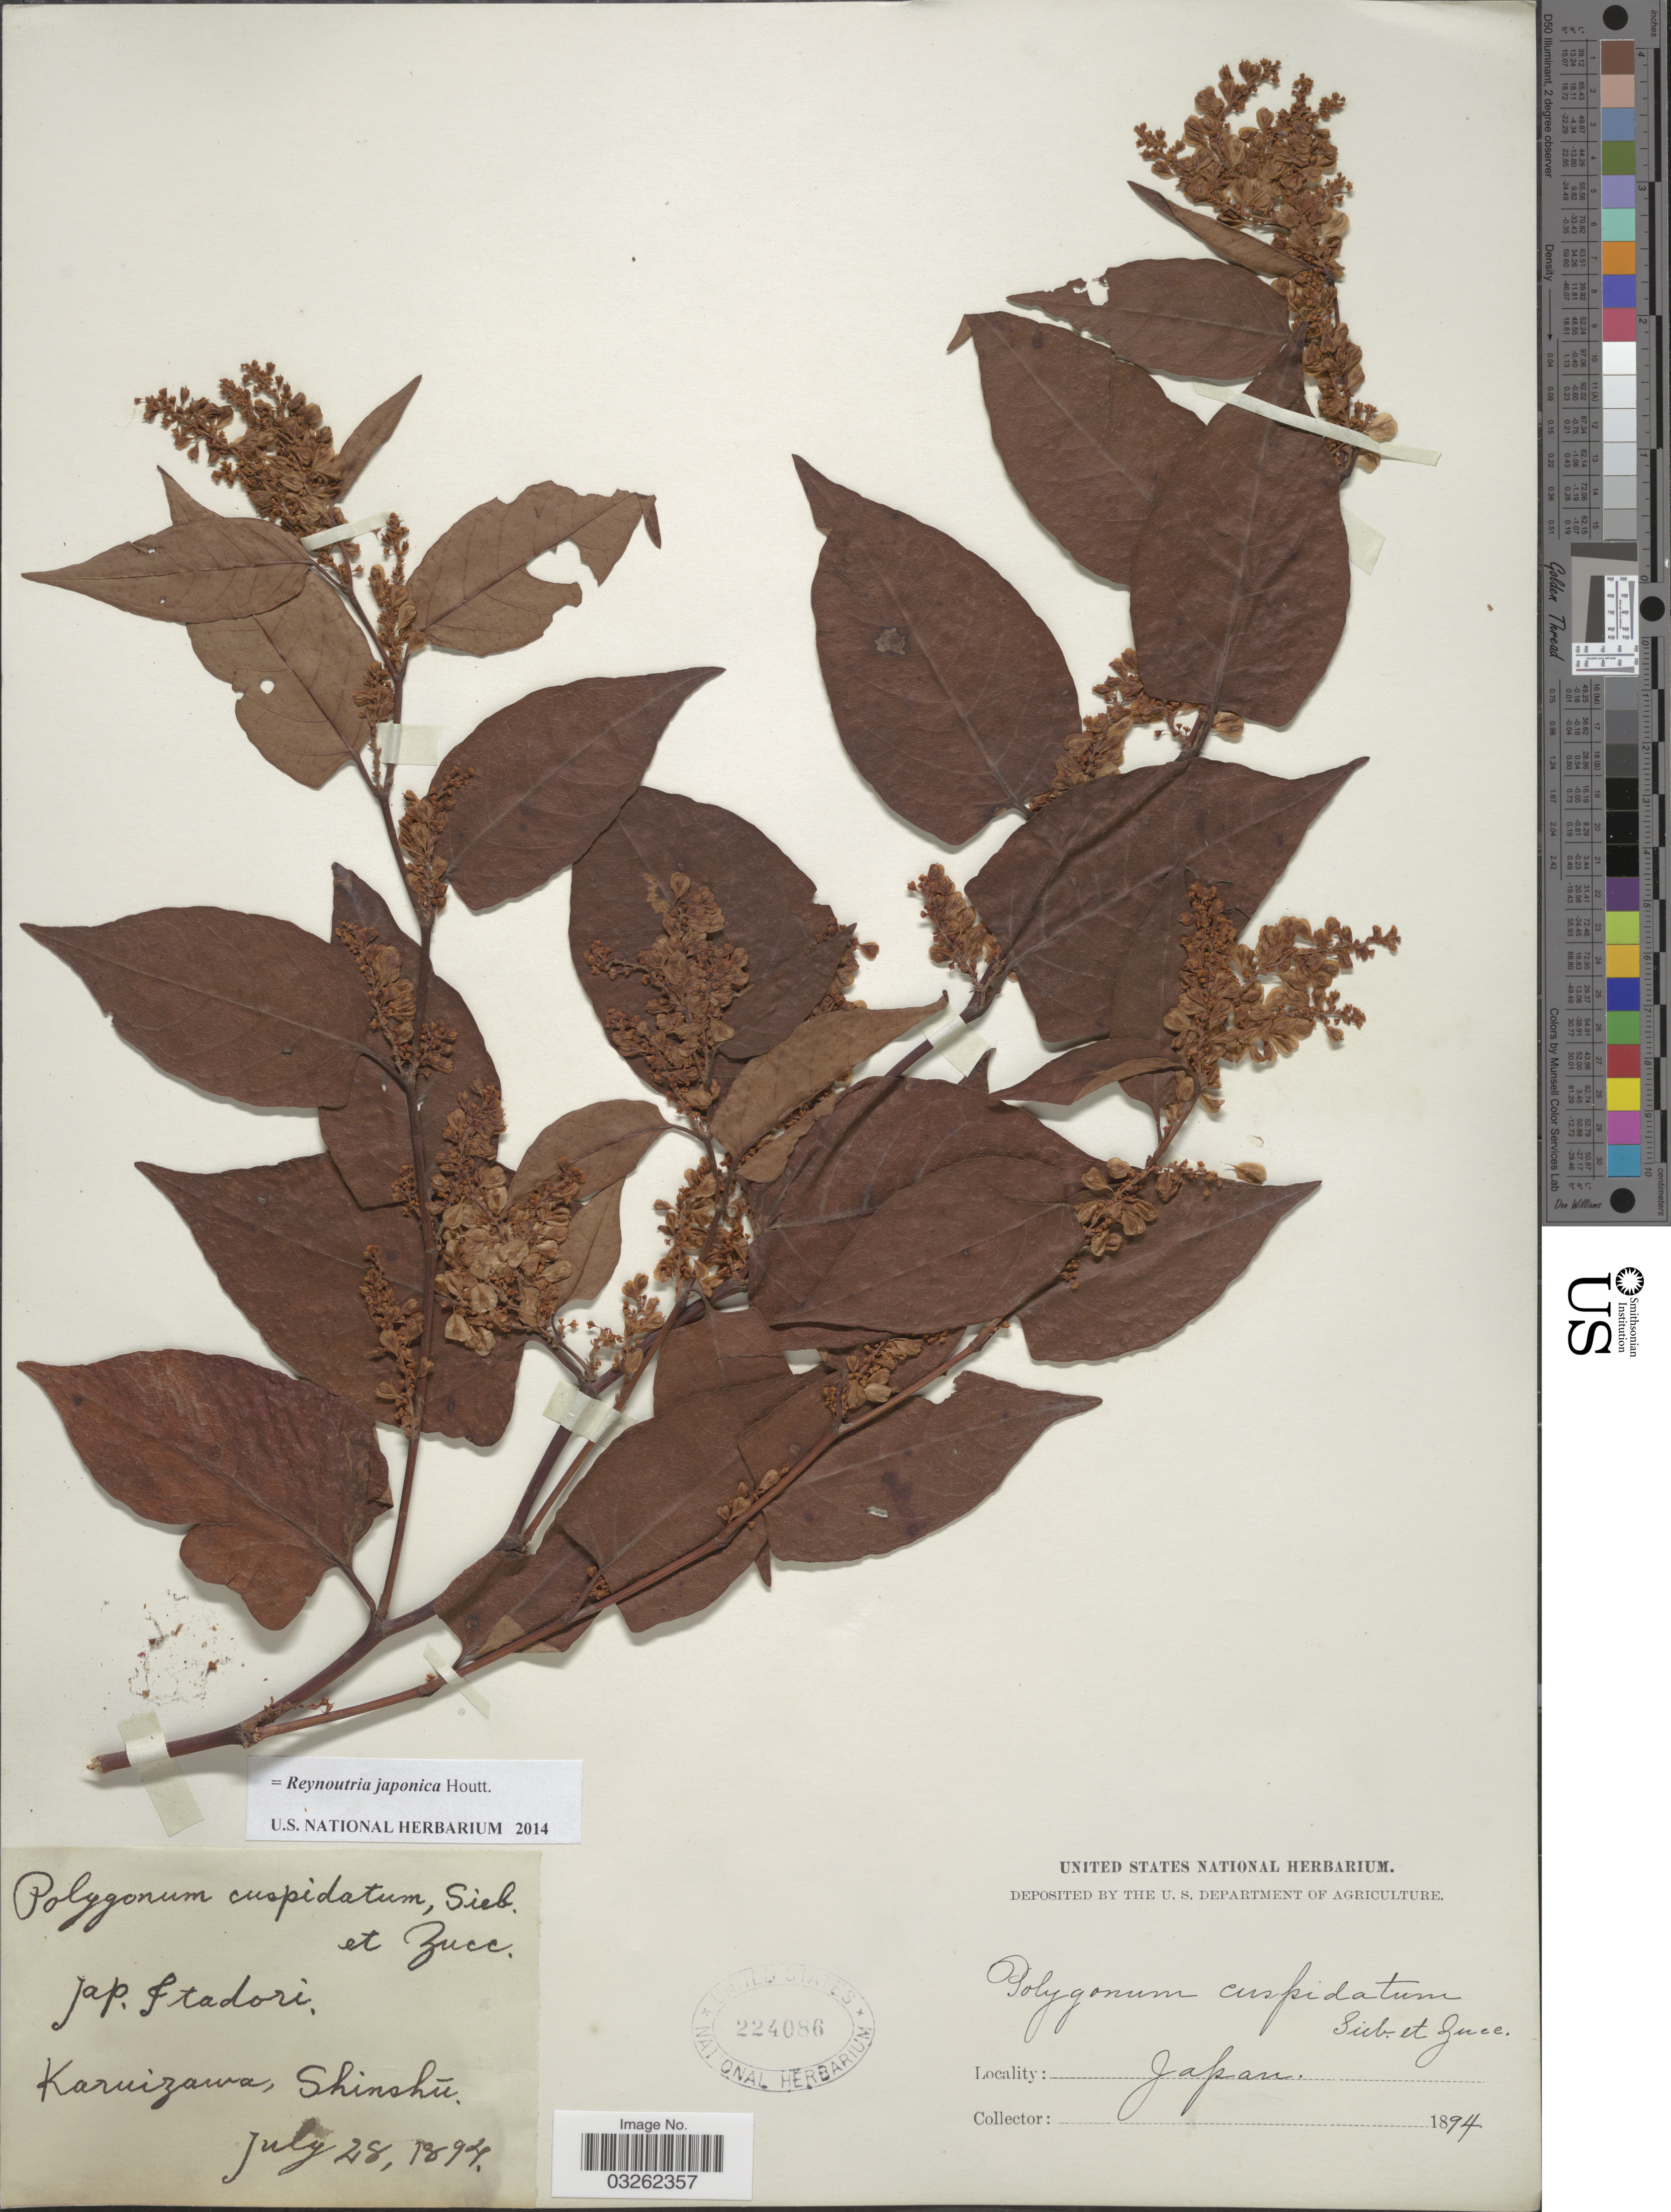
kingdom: Plantae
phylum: Tracheophyta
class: Magnoliopsida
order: Caryophyllales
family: Polygonaceae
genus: Reynoutria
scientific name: Reynoutria japonica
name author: Houtt.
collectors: ex herb. United States National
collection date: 1894-07-28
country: Japan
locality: Karuizawa, Shinsu.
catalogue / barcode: US 224086